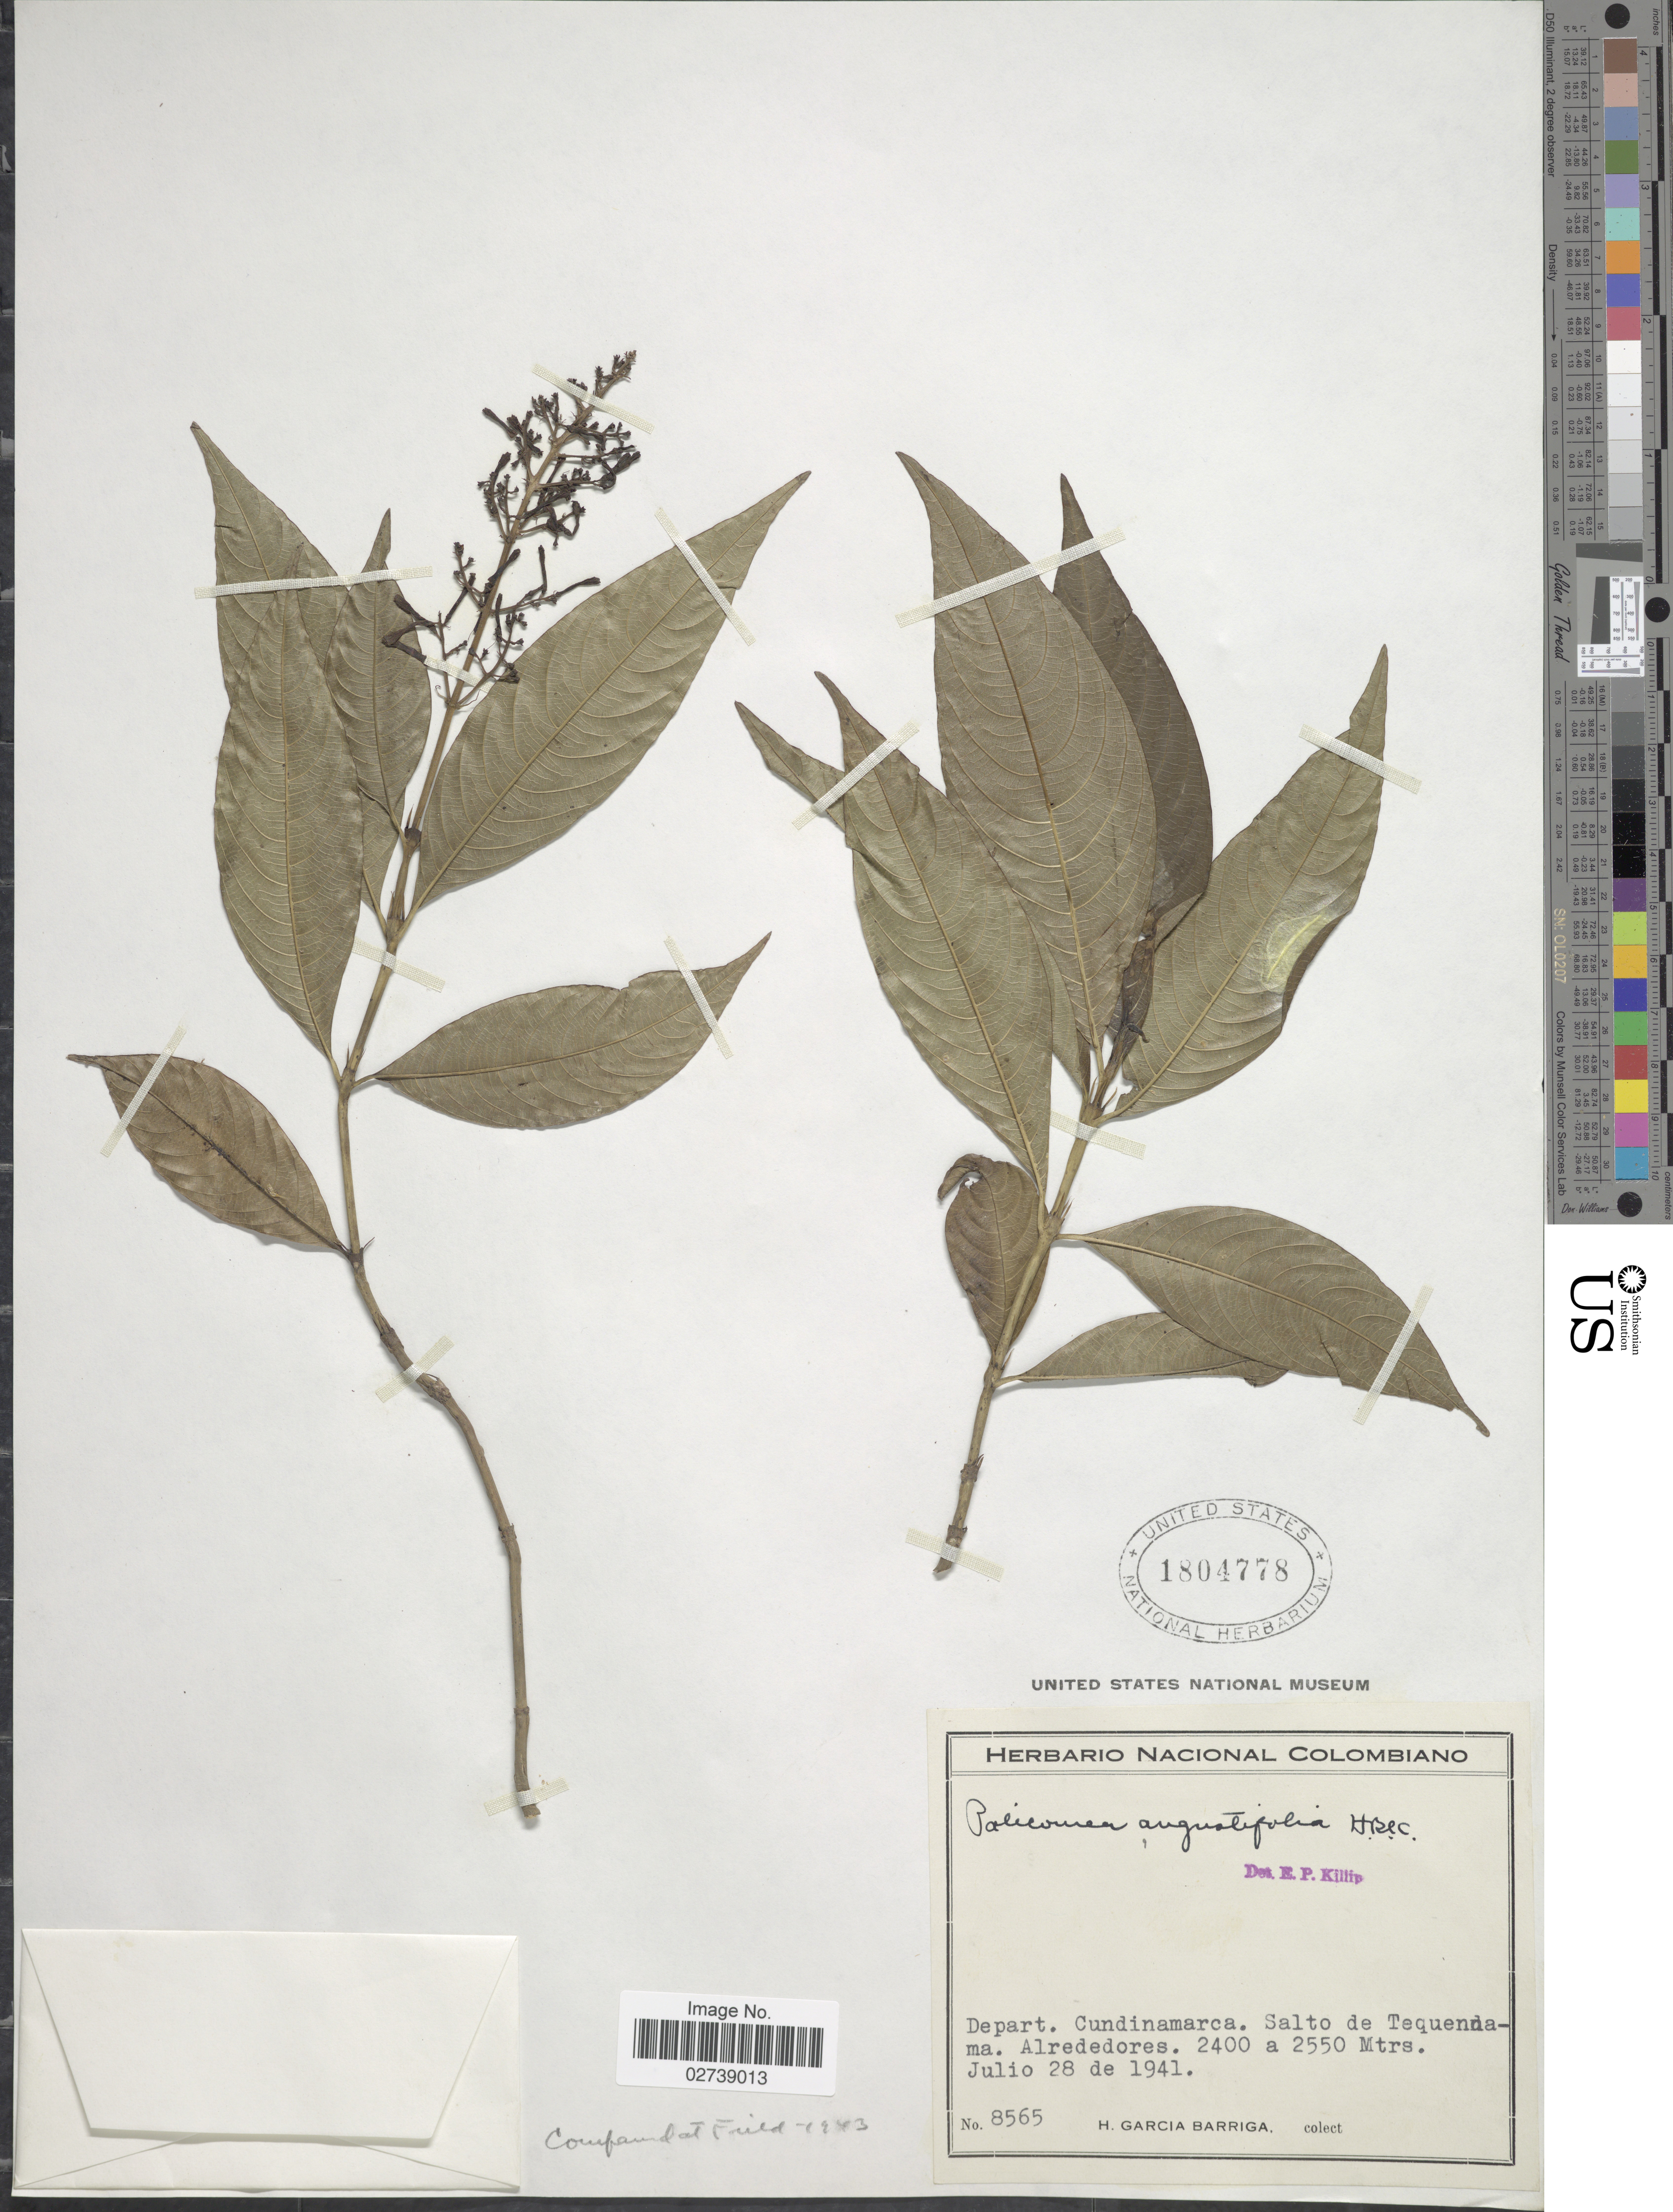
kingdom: Plantae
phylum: Tracheophyta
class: Magnoliopsida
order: Gentianales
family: Rubiaceae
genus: Palicourea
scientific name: Palicourea angustifolia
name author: Kunth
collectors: H. García Barriga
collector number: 8565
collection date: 1941-07-28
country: Colombia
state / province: Cundinamarca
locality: Depart. Cundinamarca. Salto de Tequendama. Alrededores.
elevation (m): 2400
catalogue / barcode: US 1804778